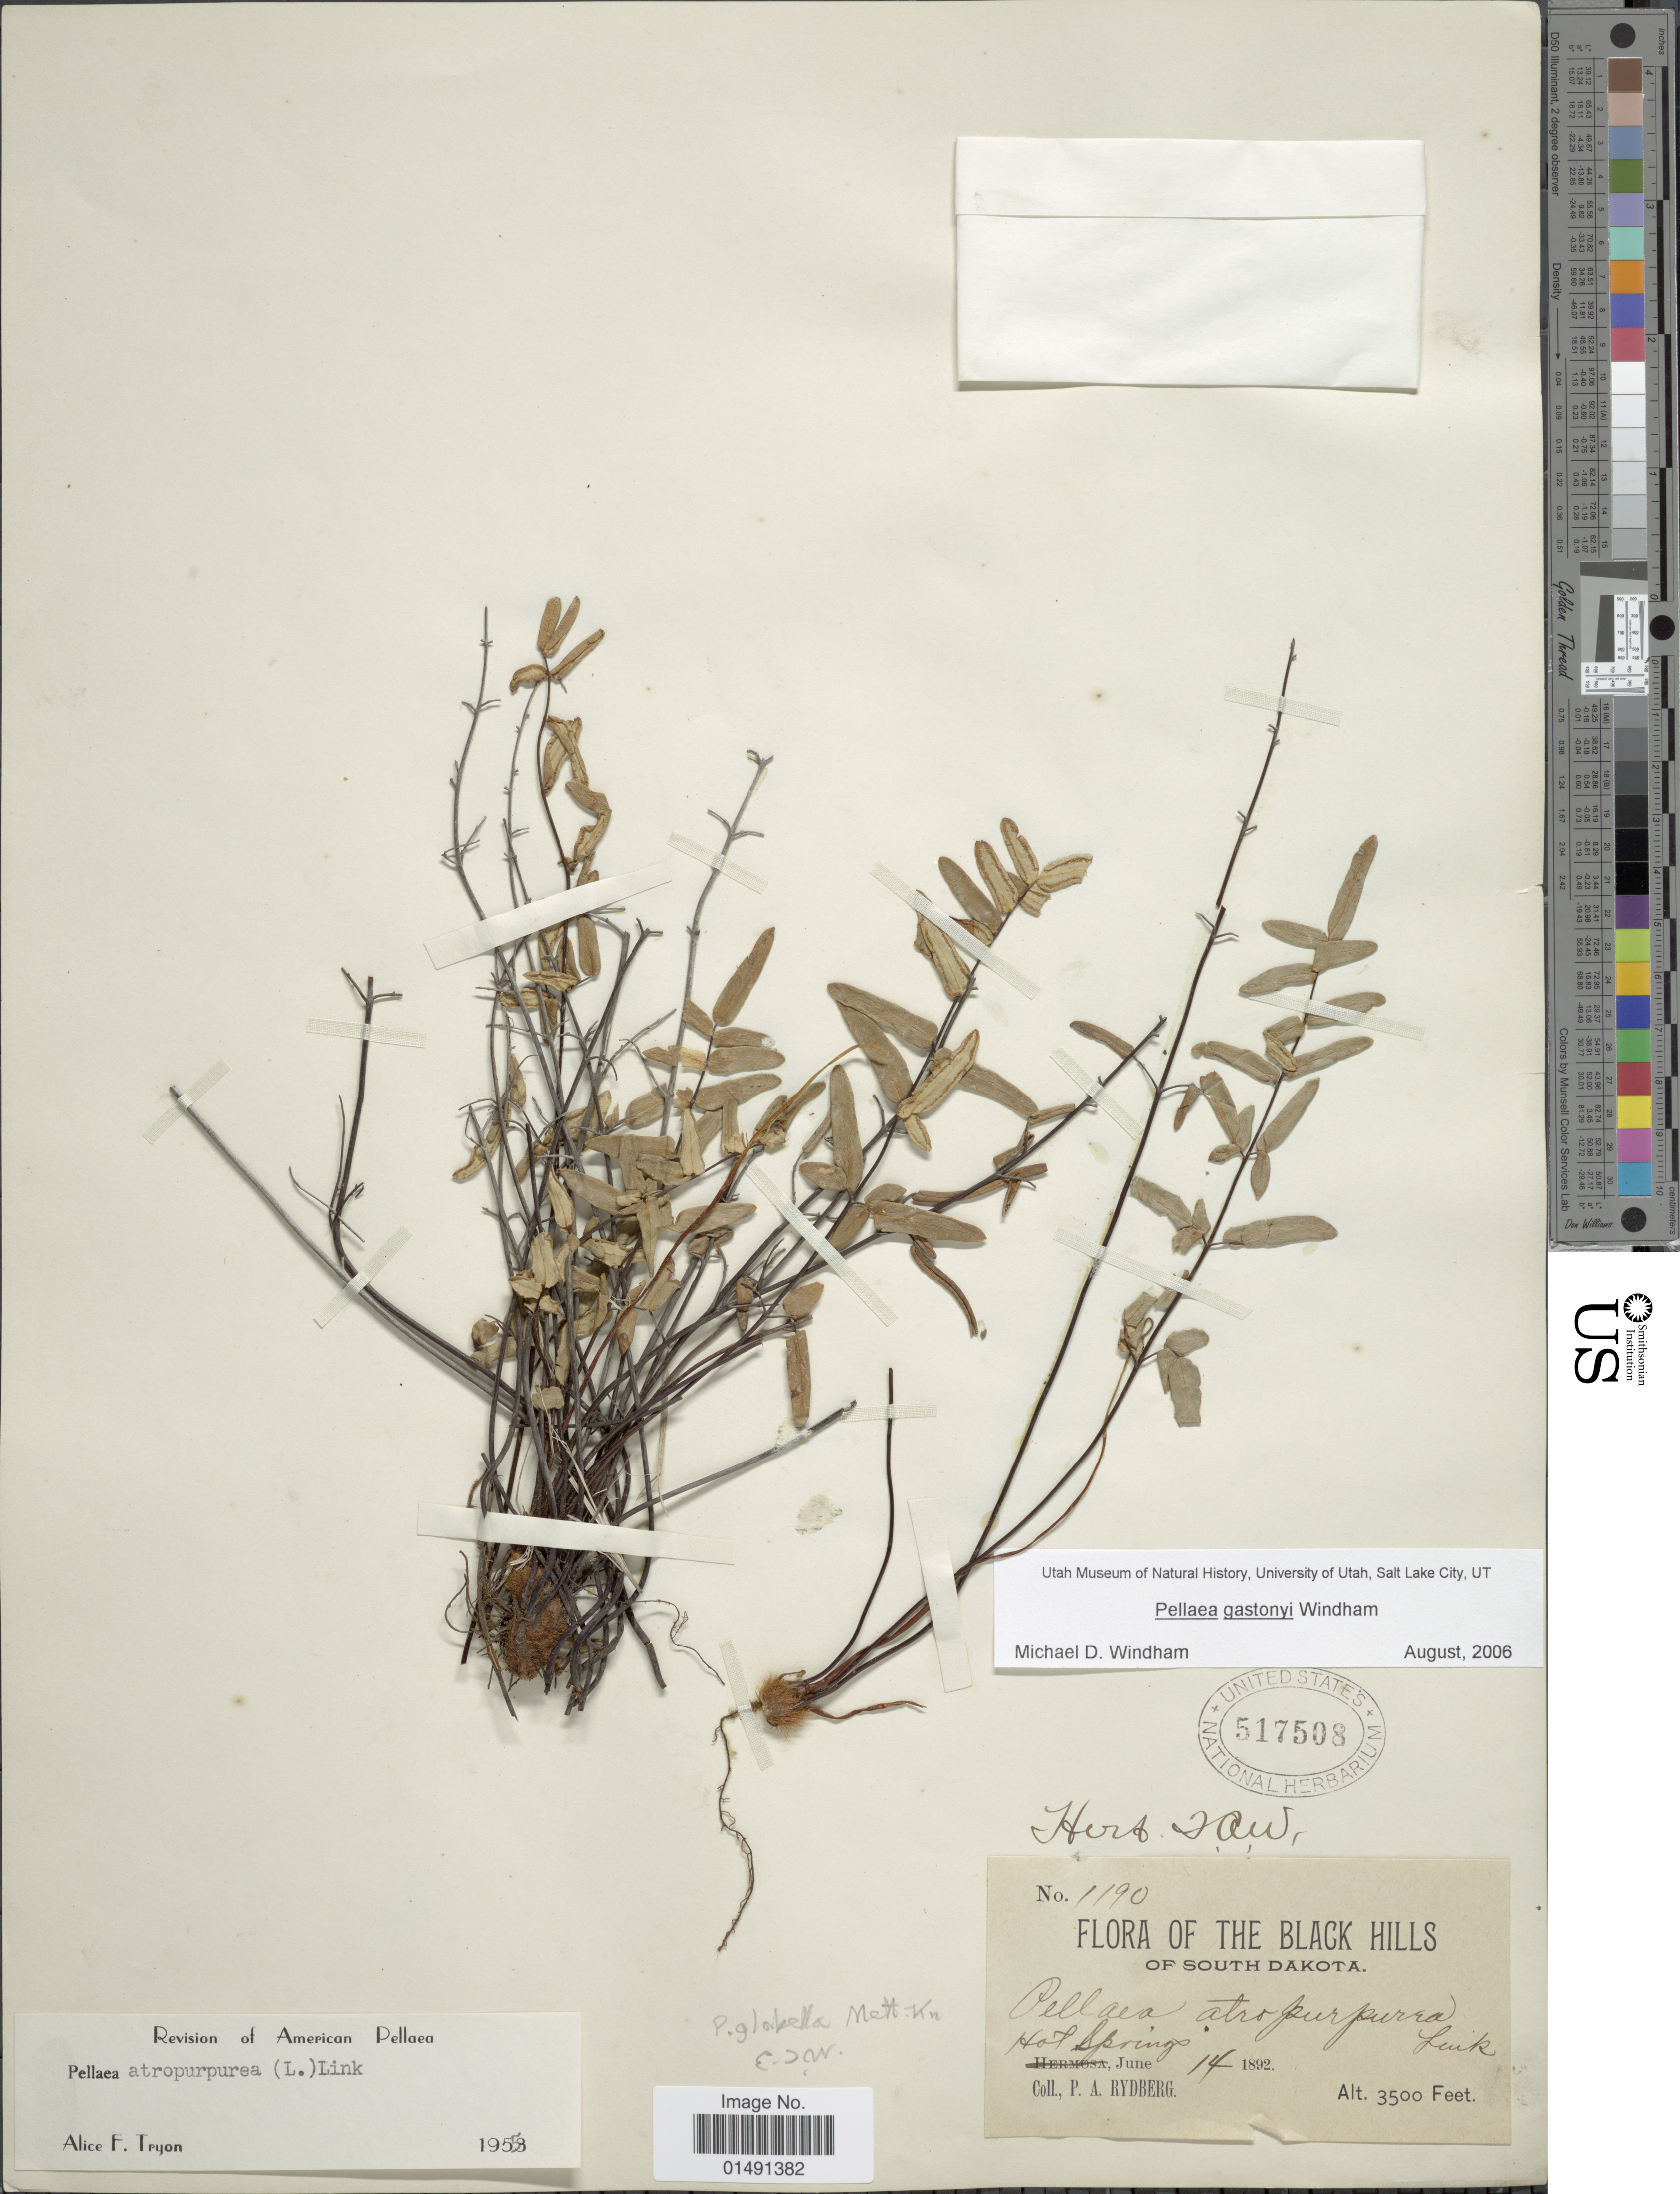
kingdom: Plantae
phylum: Tracheophyta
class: Polypodiopsida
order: Polypodiales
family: Pteridaceae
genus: Pellaea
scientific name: Pellaea gastonyi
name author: Windham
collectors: P. A. Rydberg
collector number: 1190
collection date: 1892-06-14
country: United States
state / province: South Dakota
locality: The Black Hills, Hot Springs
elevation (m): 1067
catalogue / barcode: US 517508